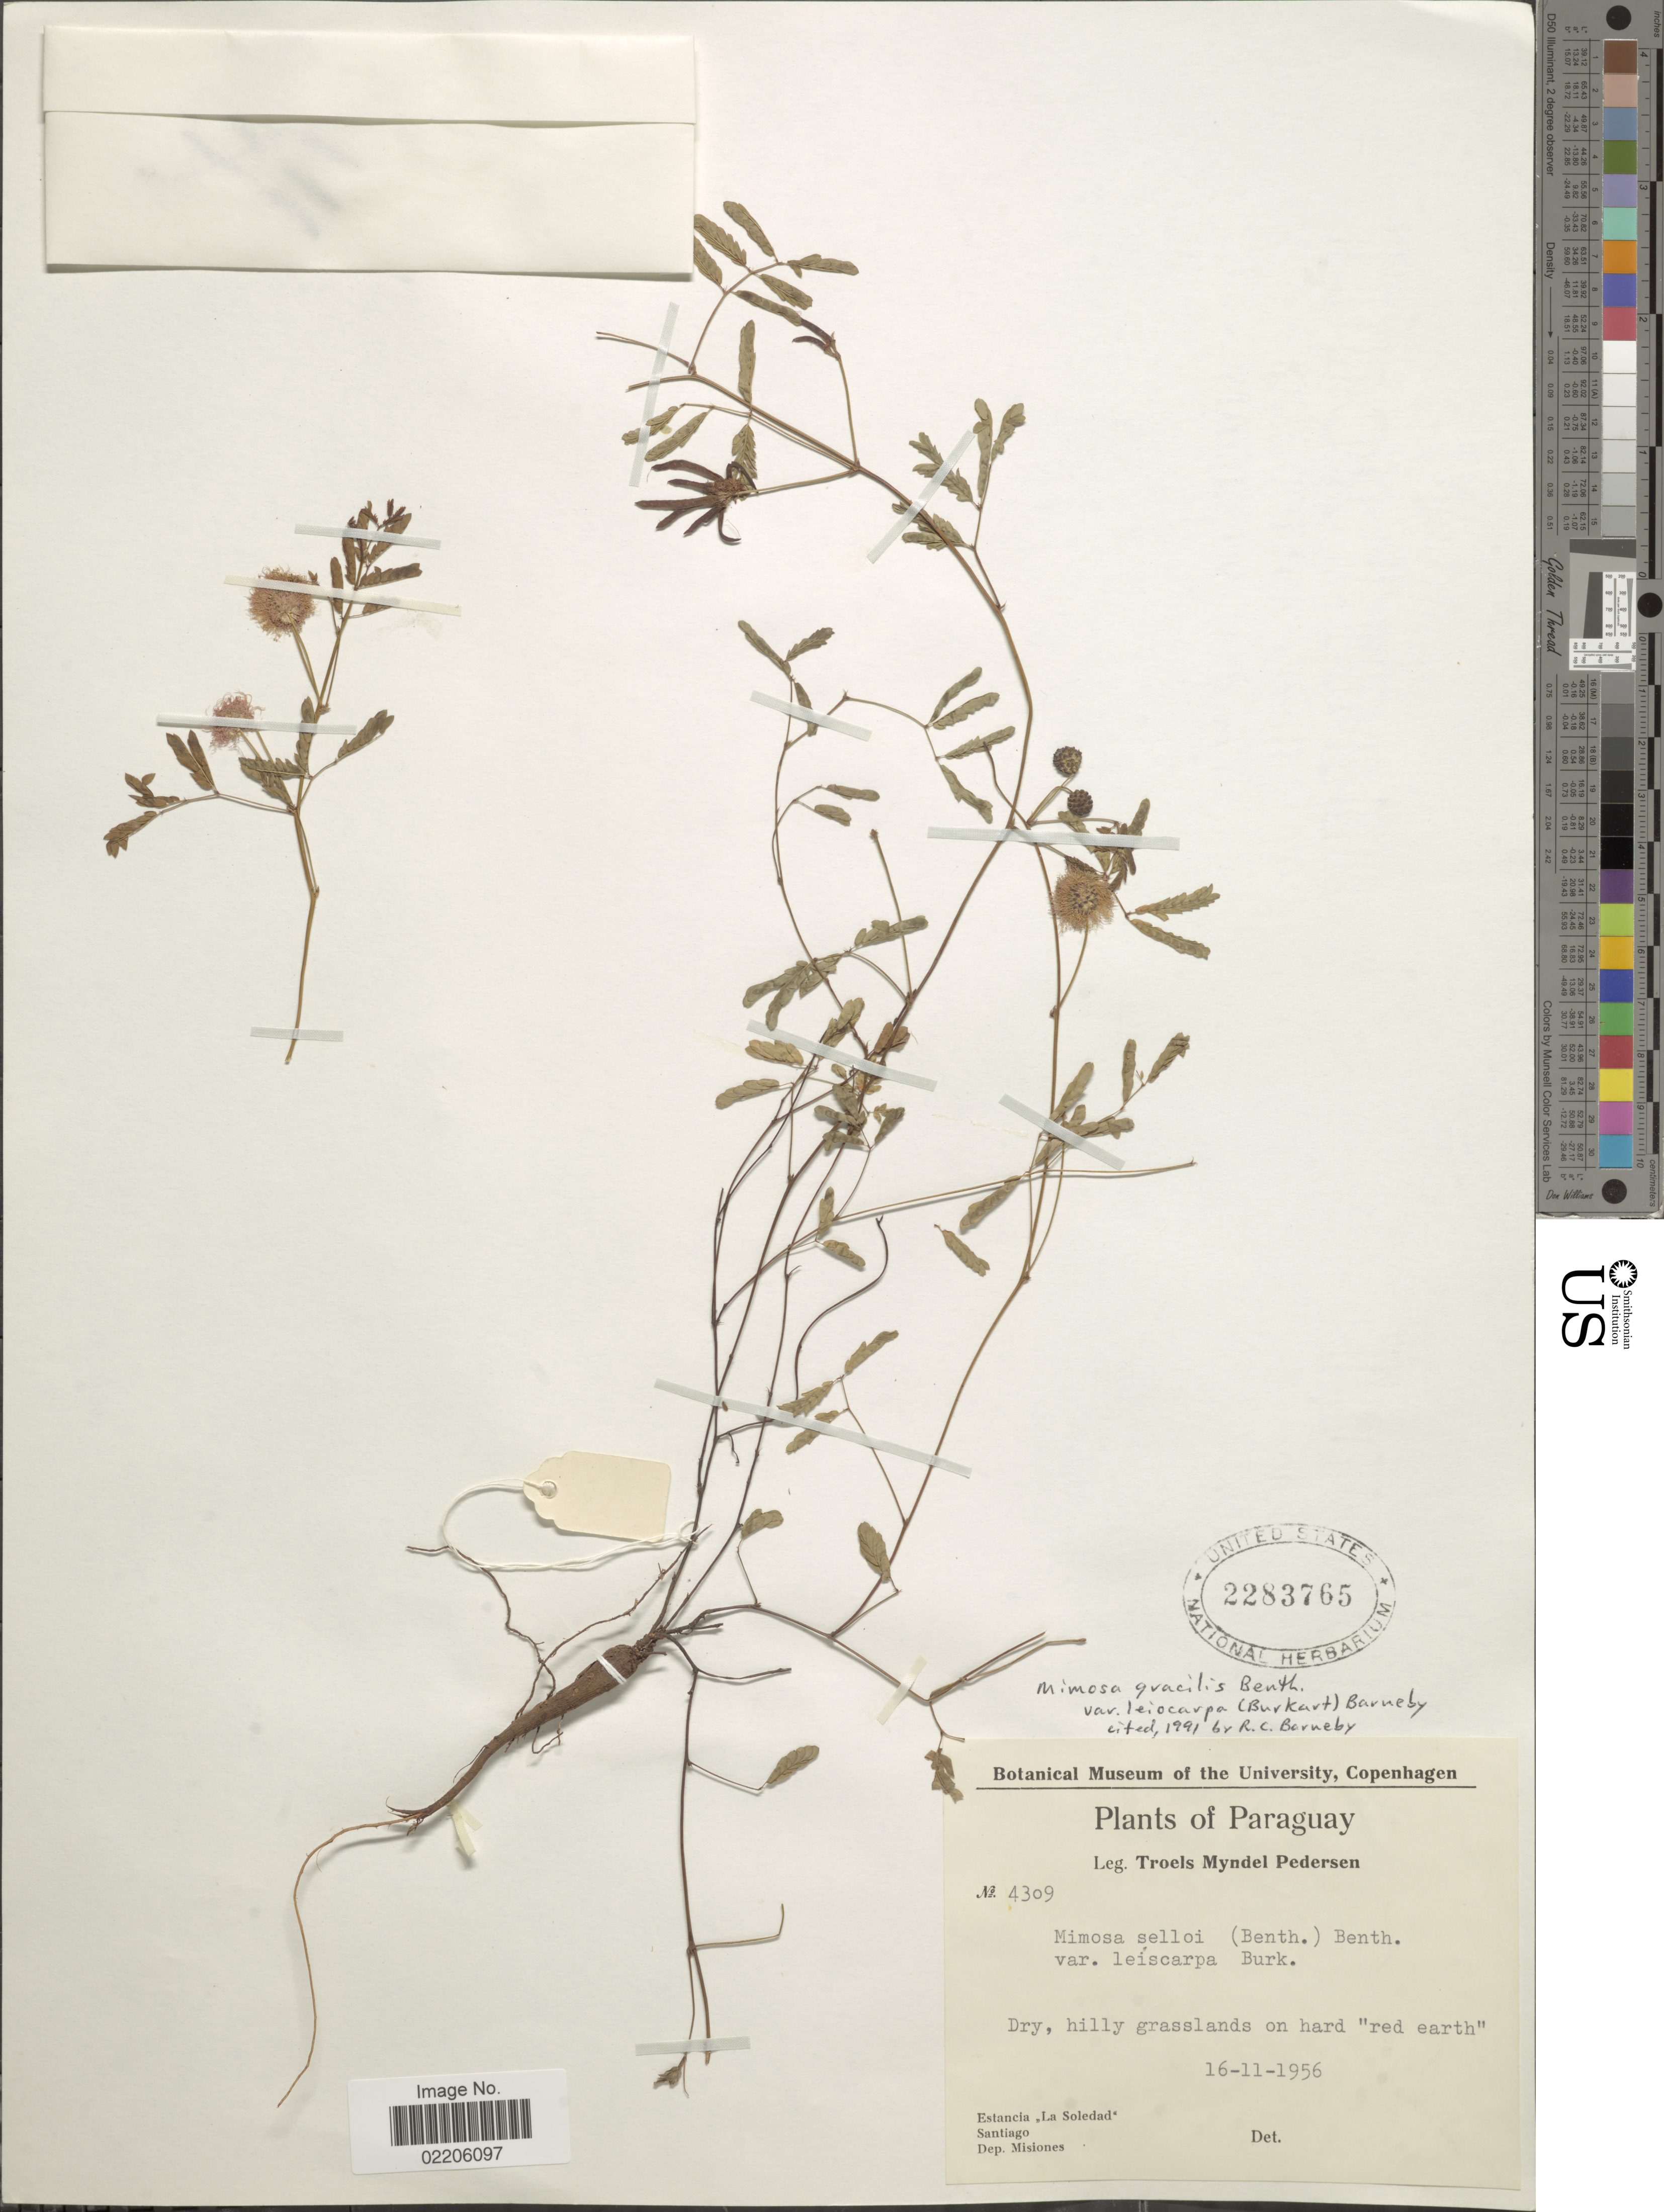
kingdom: Plantae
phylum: Tracheophyta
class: Magnoliopsida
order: Fabales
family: Fabaceae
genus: Mimosa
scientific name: Mimosa gracilis var. leiocarpa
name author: (Burkart) Barneby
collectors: T. Pederson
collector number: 4309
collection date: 1956-02-16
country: Paraguay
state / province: Misiones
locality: Estancia "La Solidad". Santiago. Dep. Misiones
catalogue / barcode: US 2283765